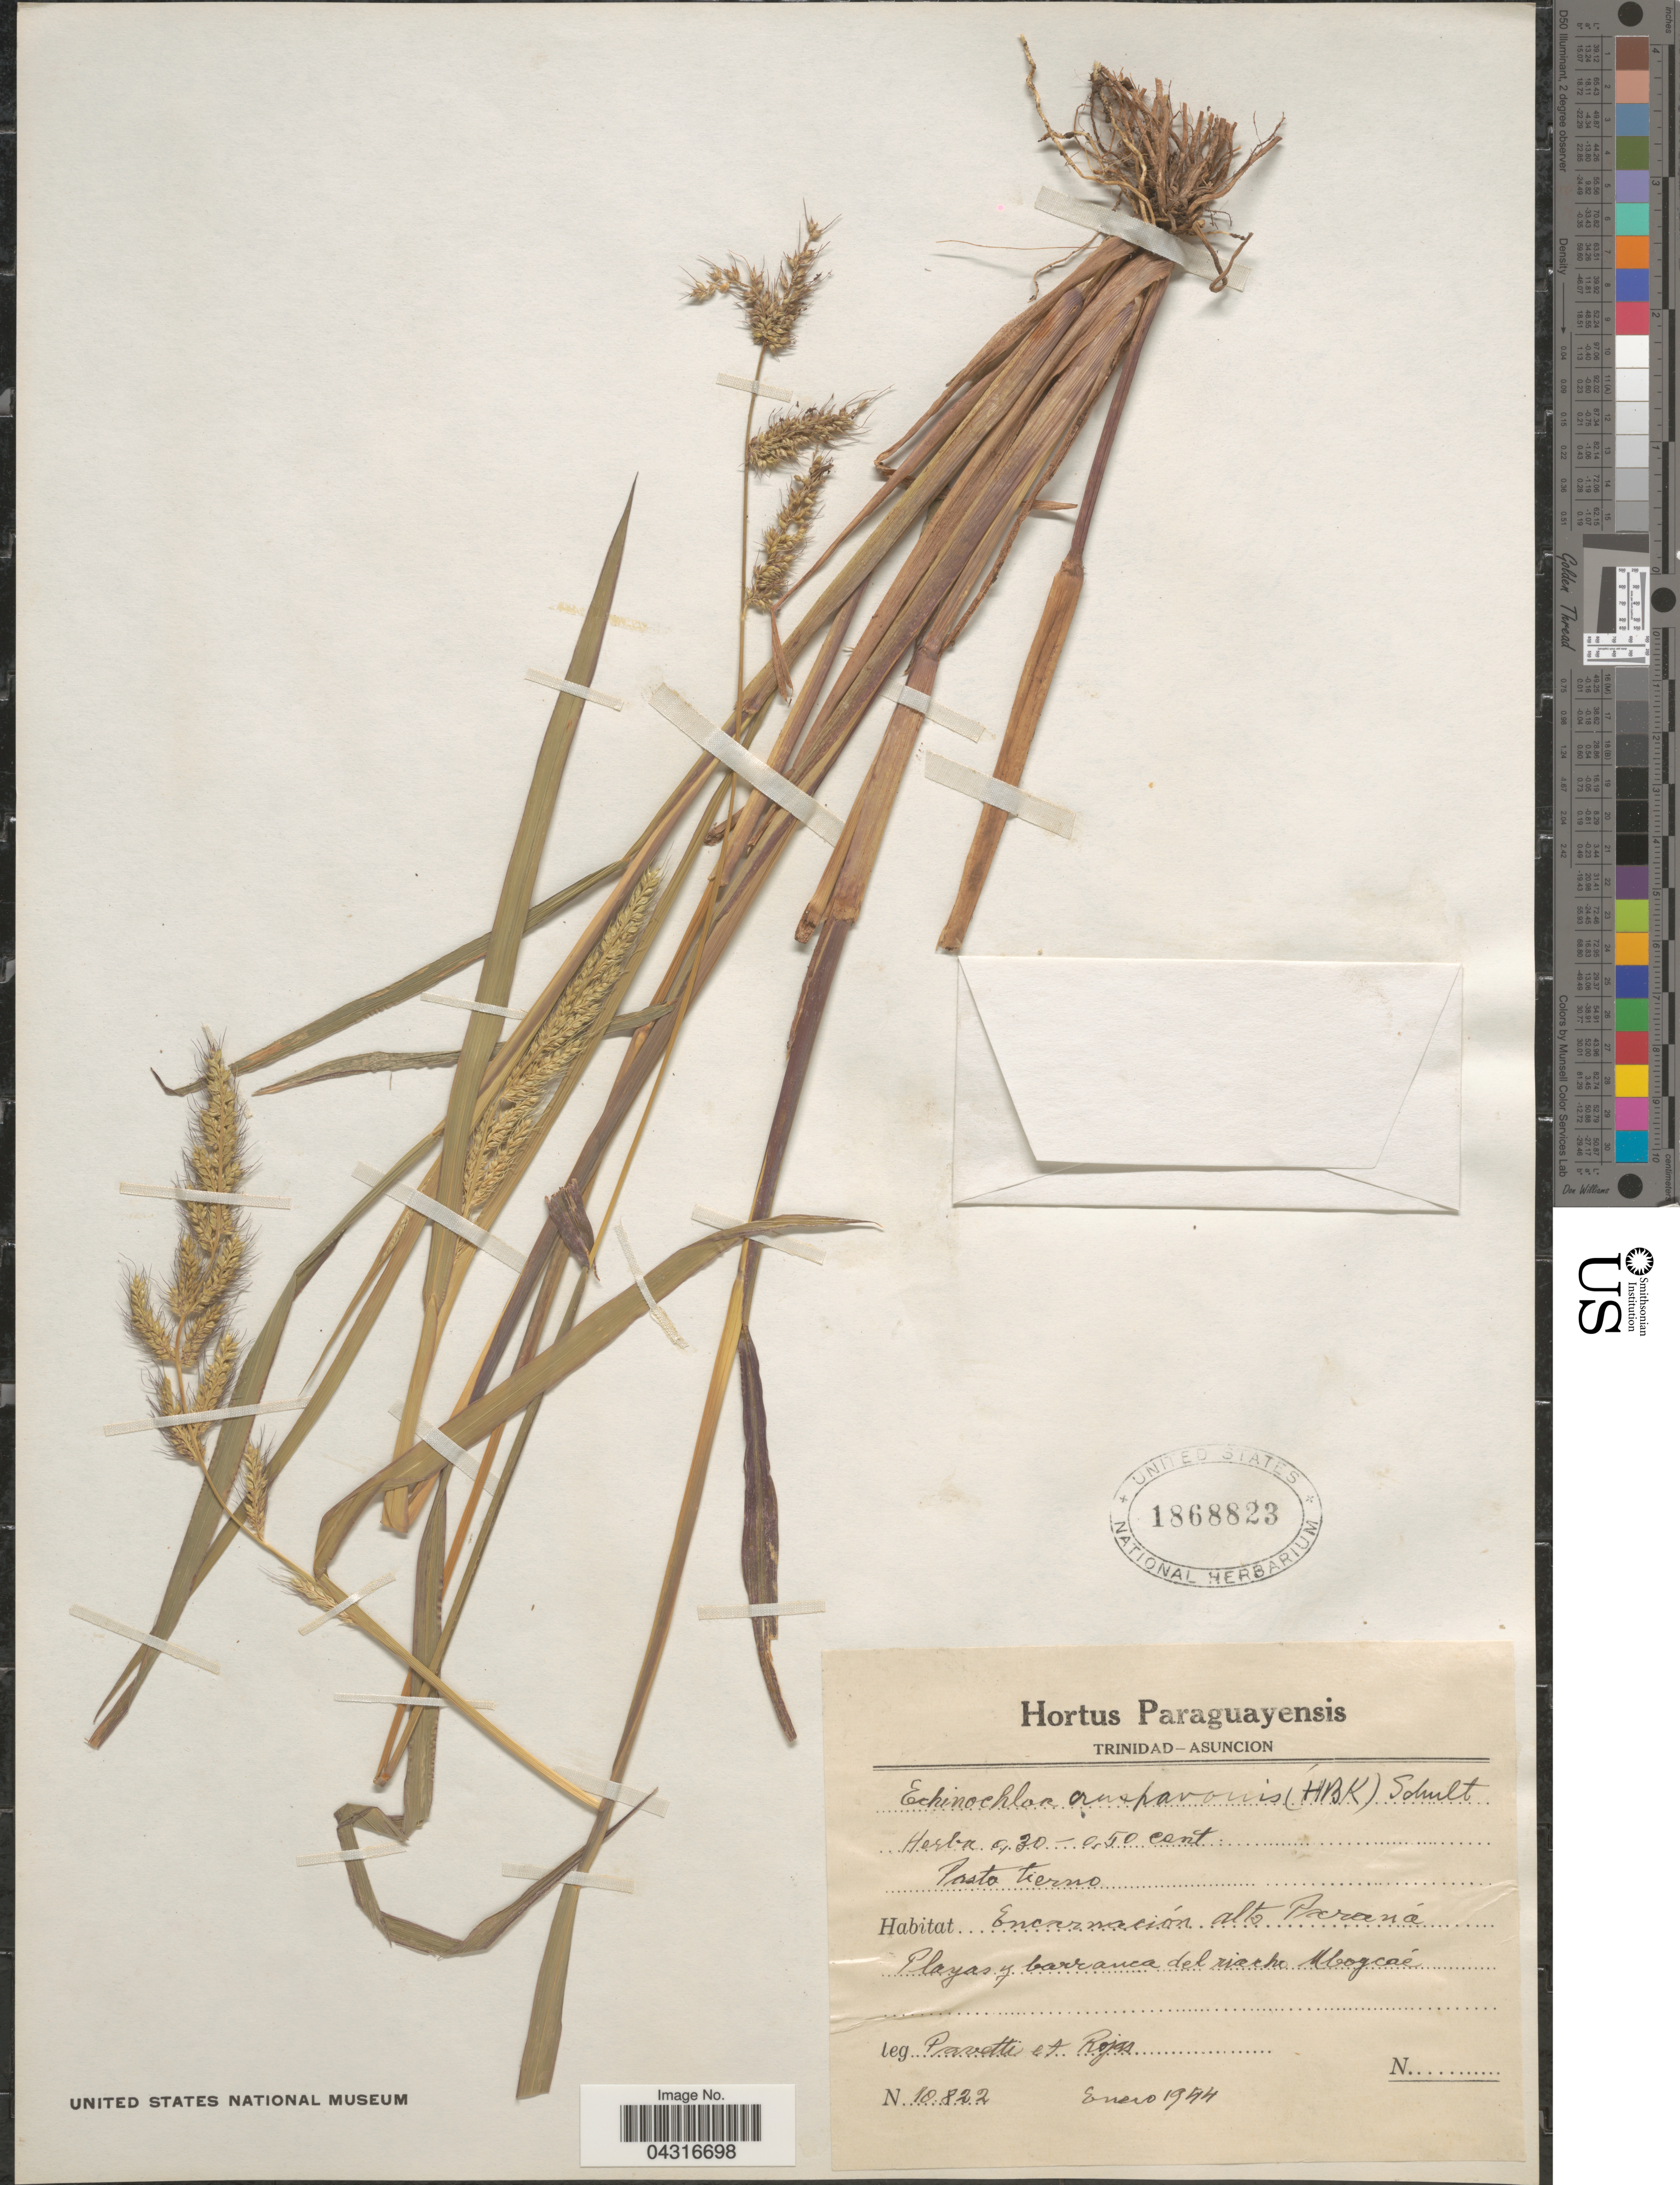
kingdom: Plantae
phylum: Tracheophyta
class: Liliopsida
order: Poales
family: Poaceae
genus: Echinochloa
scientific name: Echinochloa crus-pavonis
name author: (Kunth) Schult.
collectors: -. Pavetti & Rojas, --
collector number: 10822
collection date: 1944-01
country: Paraguay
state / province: Alto Parana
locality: Encarnación Alto Paraná. Playas y barranca del riacho Mbogcae.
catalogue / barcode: US 1868823